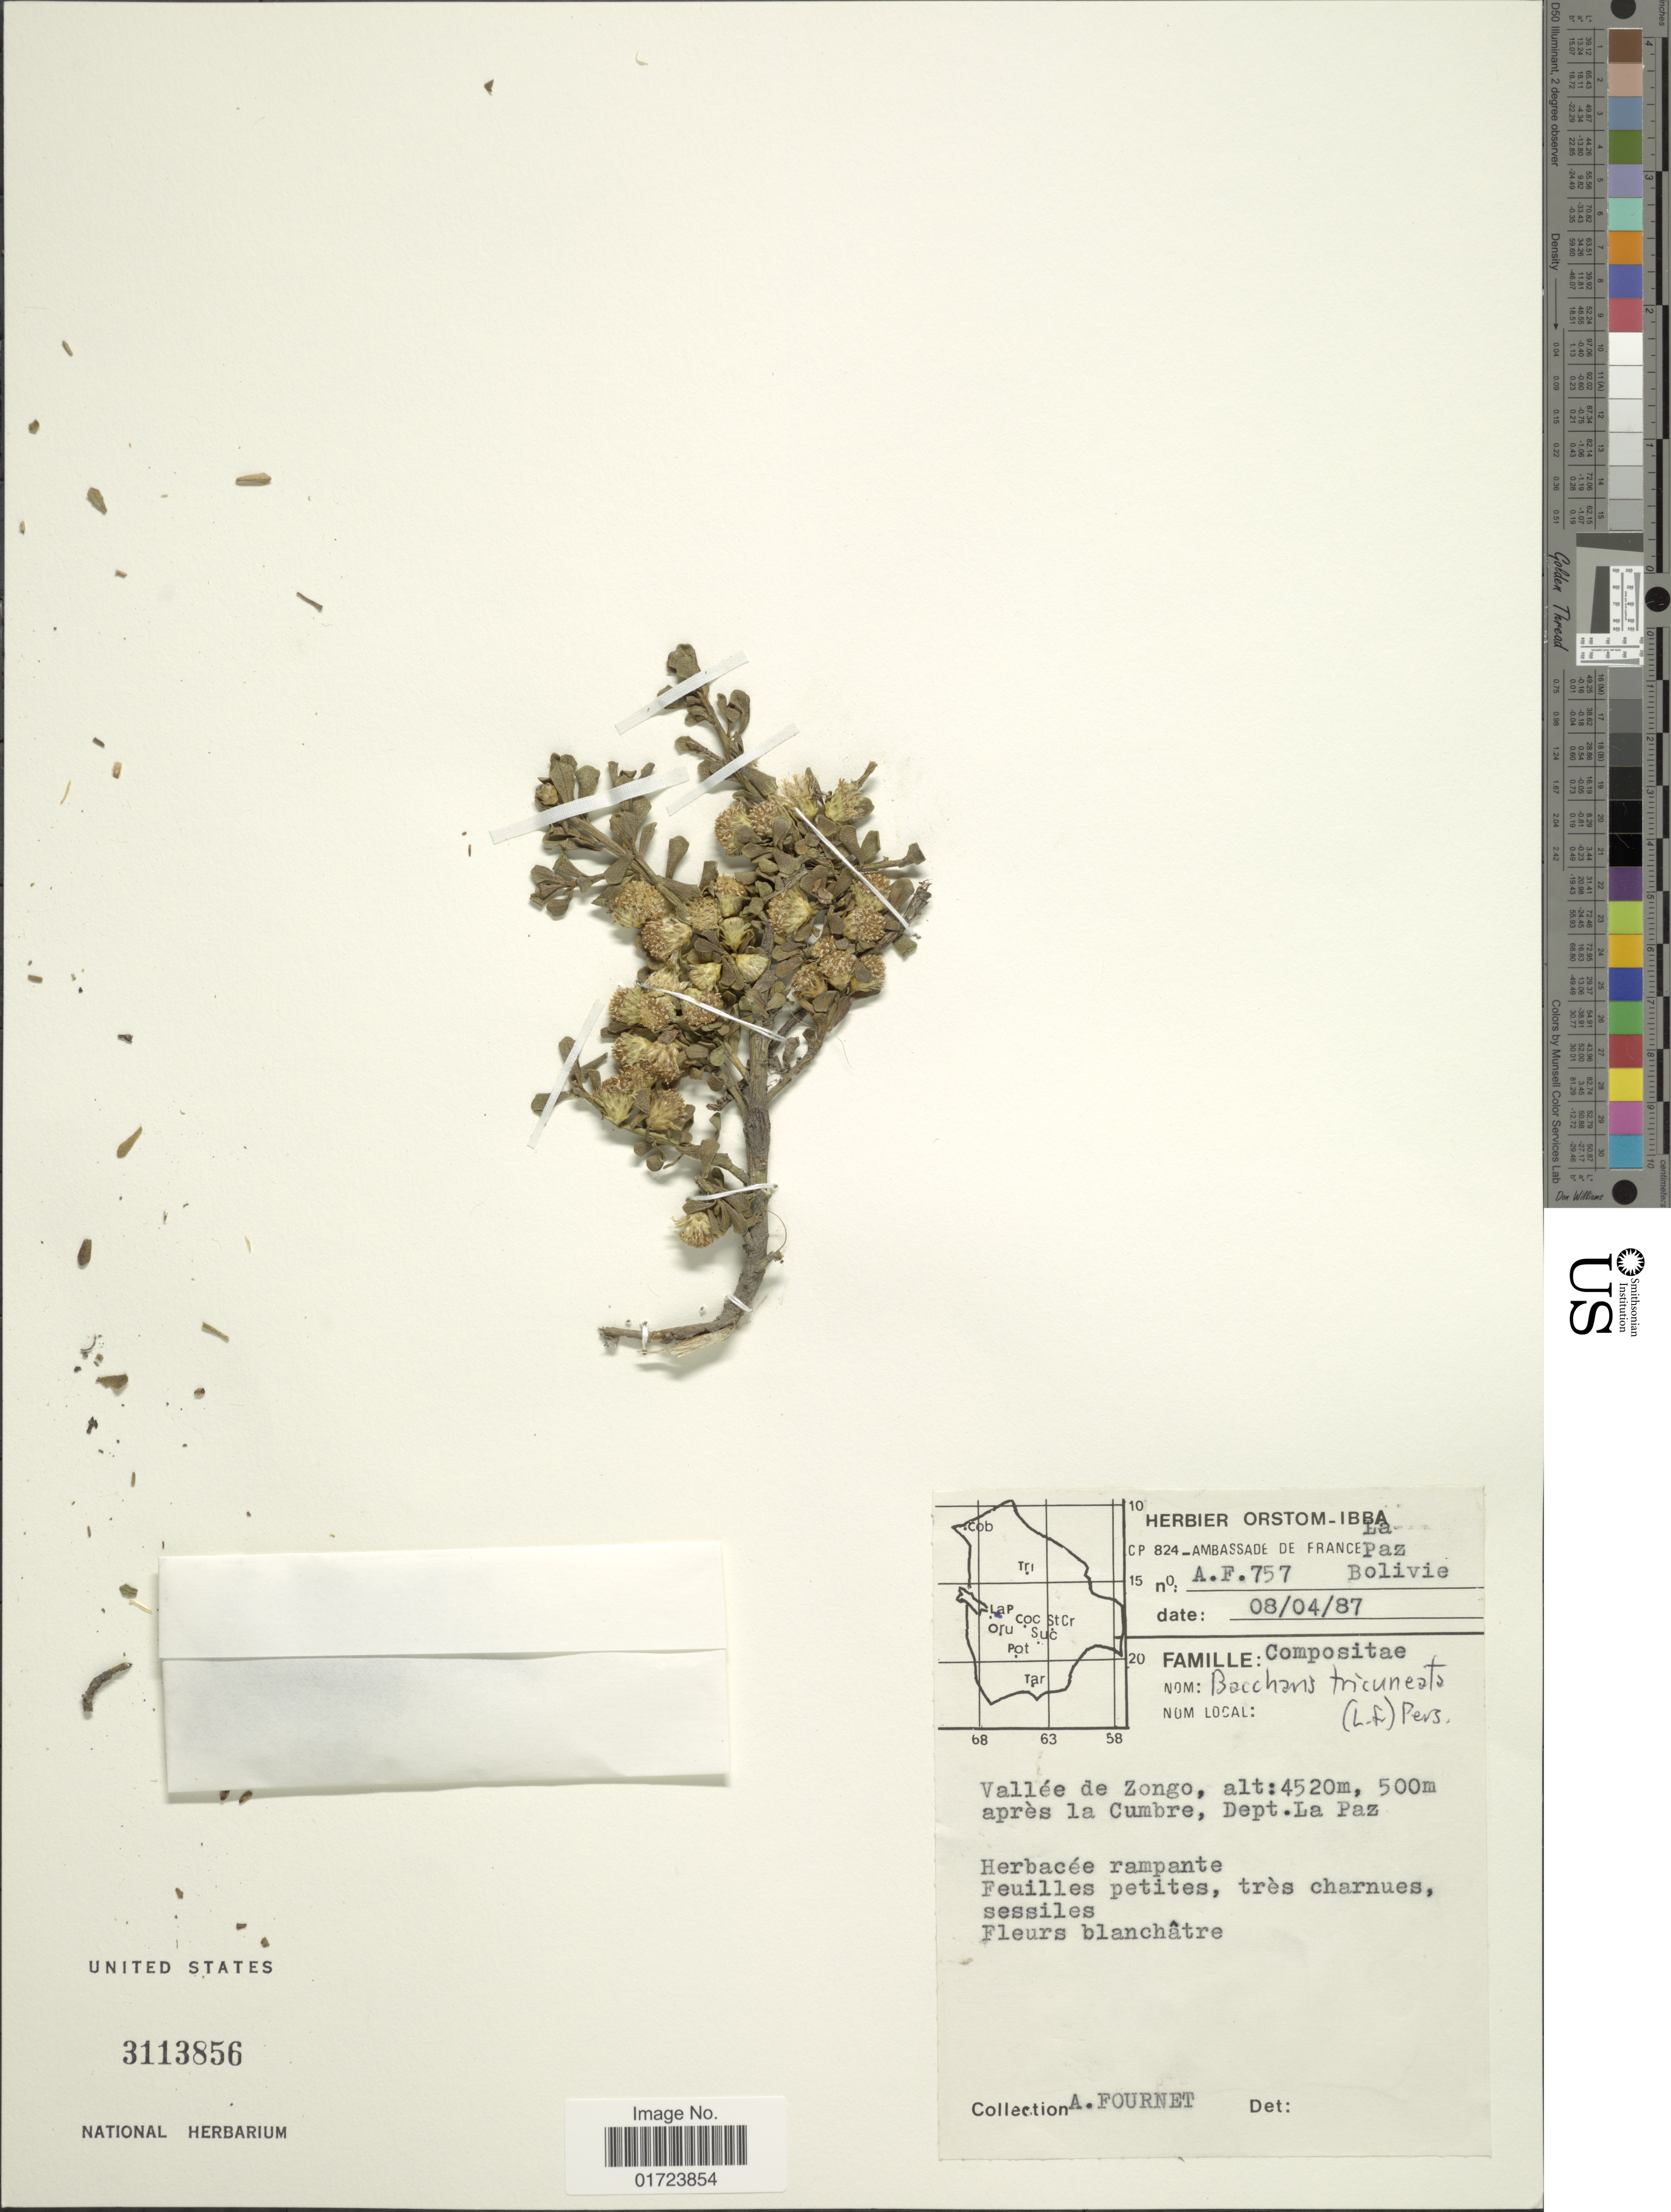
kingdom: Plantae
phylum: Tracheophyta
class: Magnoliopsida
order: Asterales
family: Asteraceae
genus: Baccharis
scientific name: Baccharis tricuneata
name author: (L. f.) Pers.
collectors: A. Fournet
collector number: AF757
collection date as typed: Transcribed d/m/y: 8/4/87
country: Bolivia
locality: Vallee de Zongo. 500m apres la Cumbre. Dept. La Paz.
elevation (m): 4520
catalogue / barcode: US 3113856